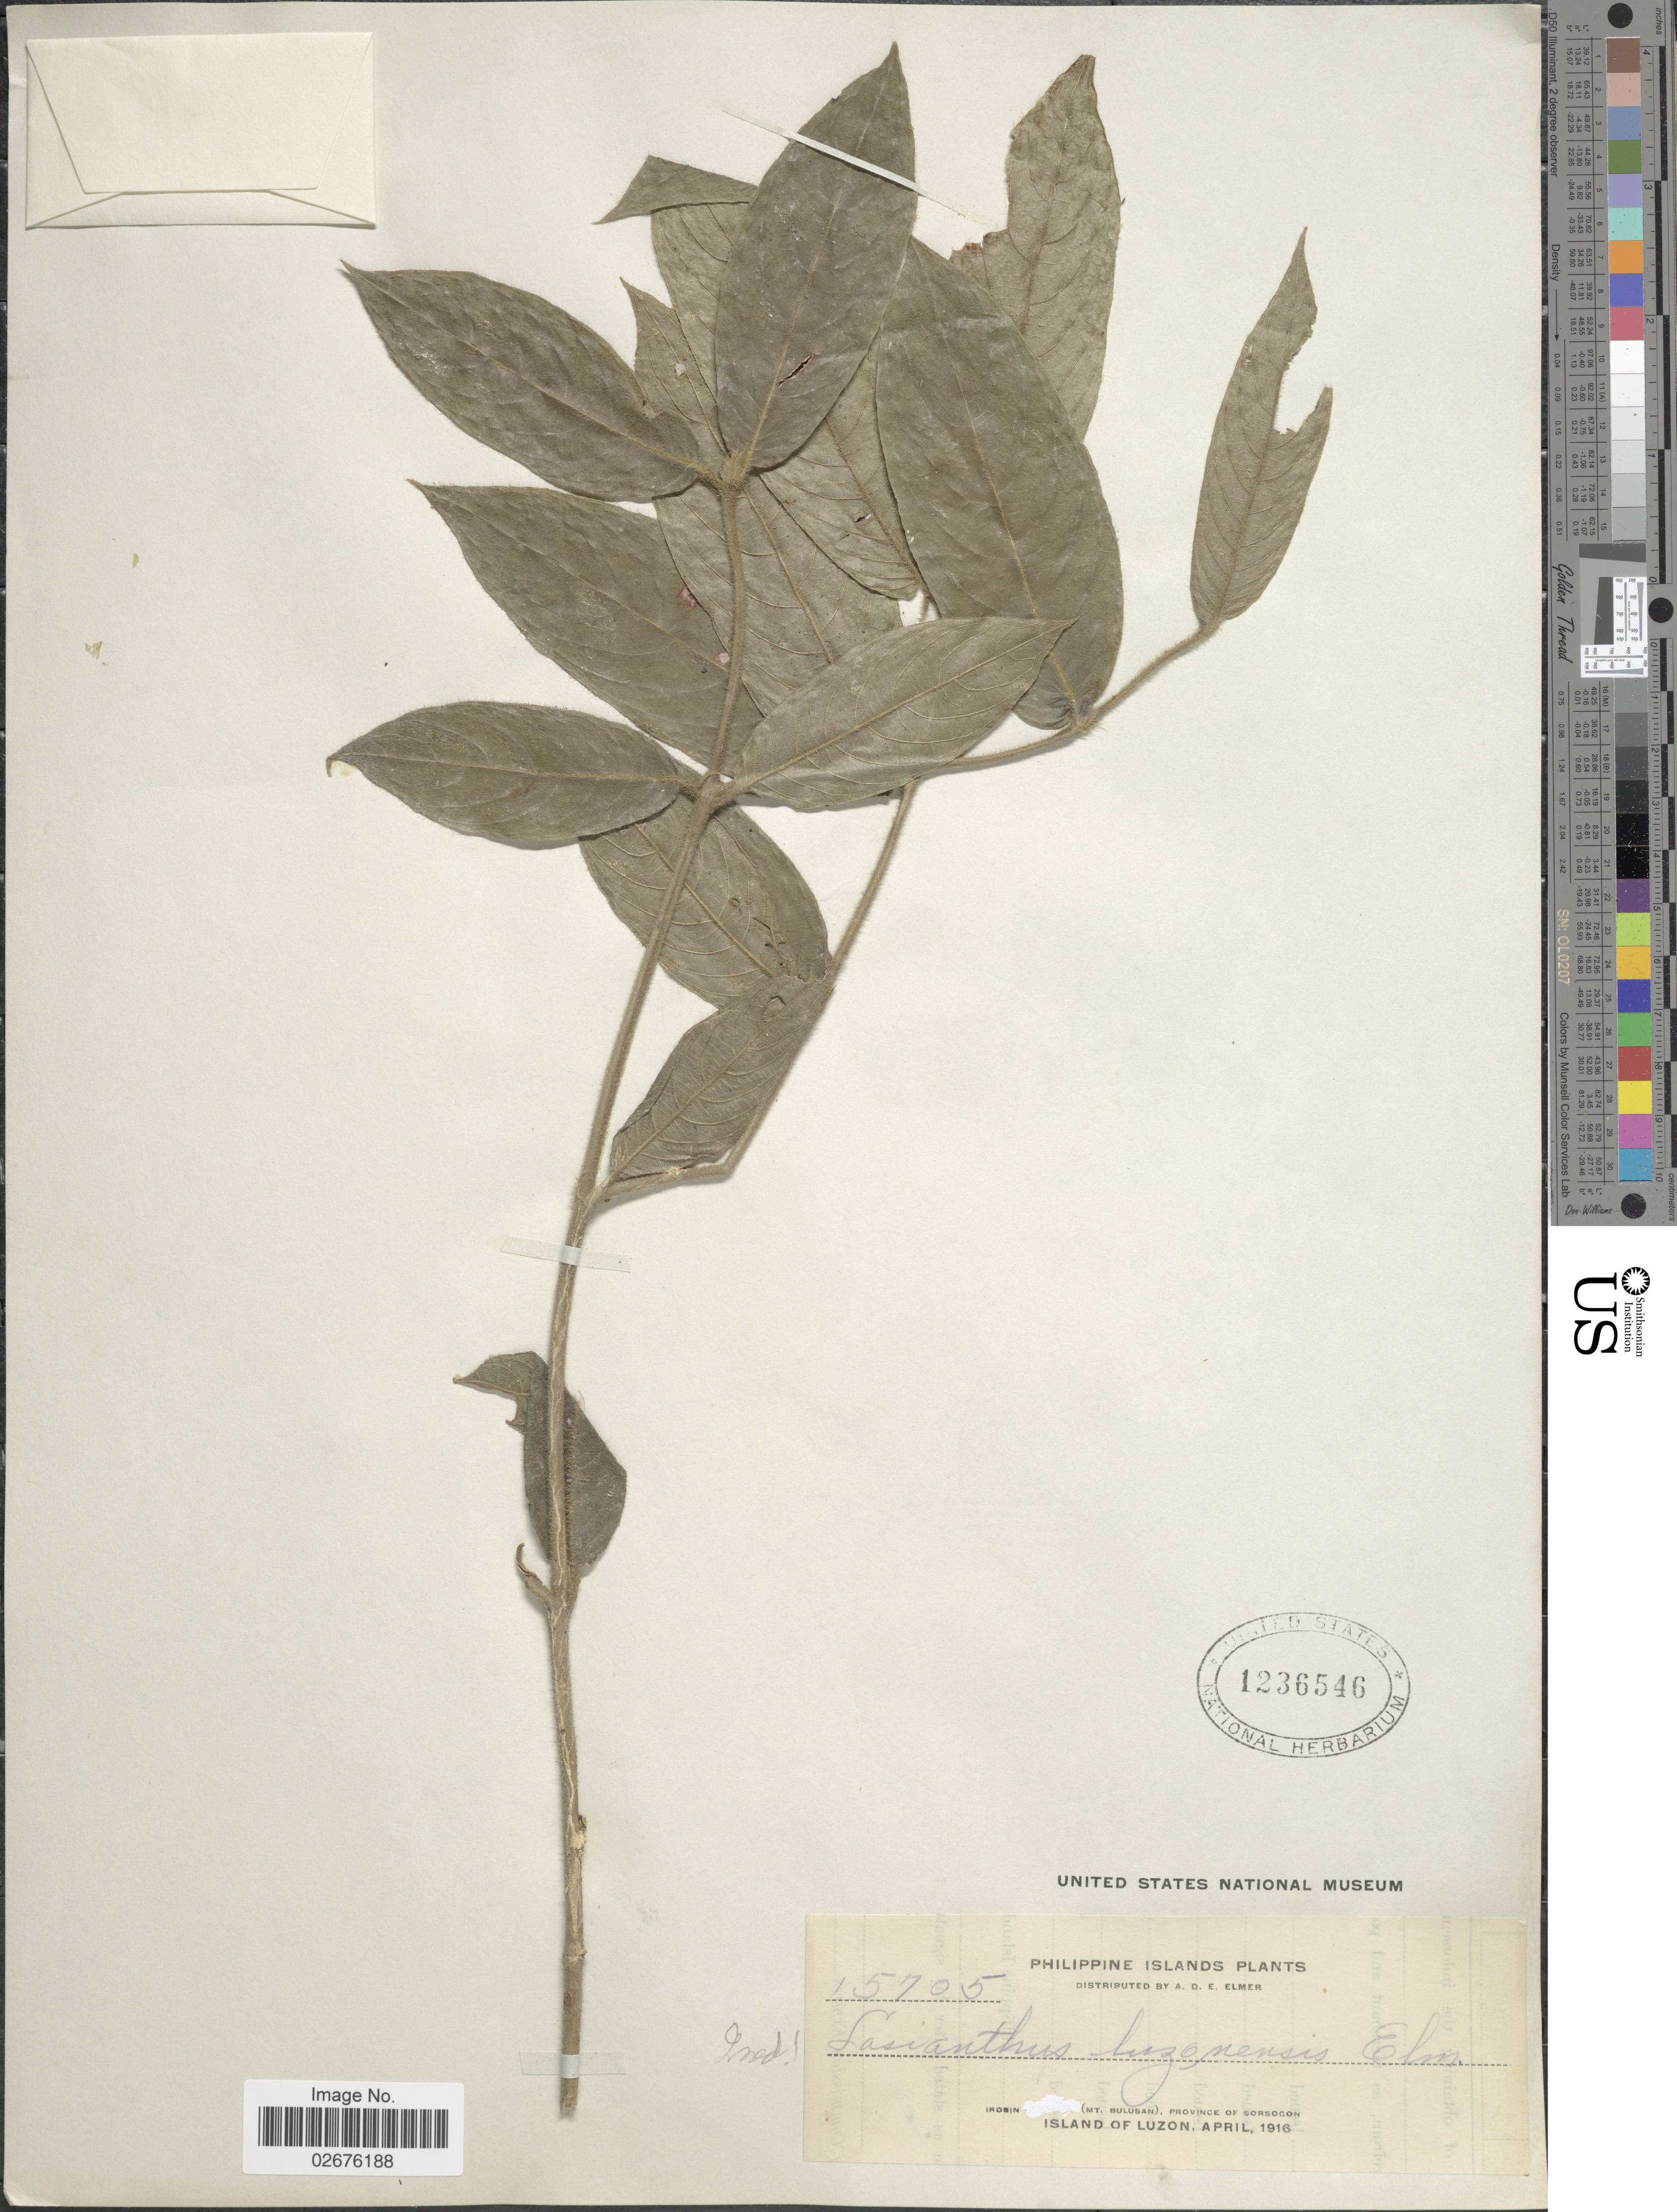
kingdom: Plantae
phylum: Tracheophyta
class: Magnoliopsida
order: Gentianales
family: Rubiaceae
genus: Lasianthus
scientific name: Lasianthus sp.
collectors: A. D. E. Elmer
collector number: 15705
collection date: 1916-04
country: Philippines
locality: Philippine Islands. Irosin (Mt. Bulusan), Province of Sorsogon, Island of Luzon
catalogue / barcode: US 1236546